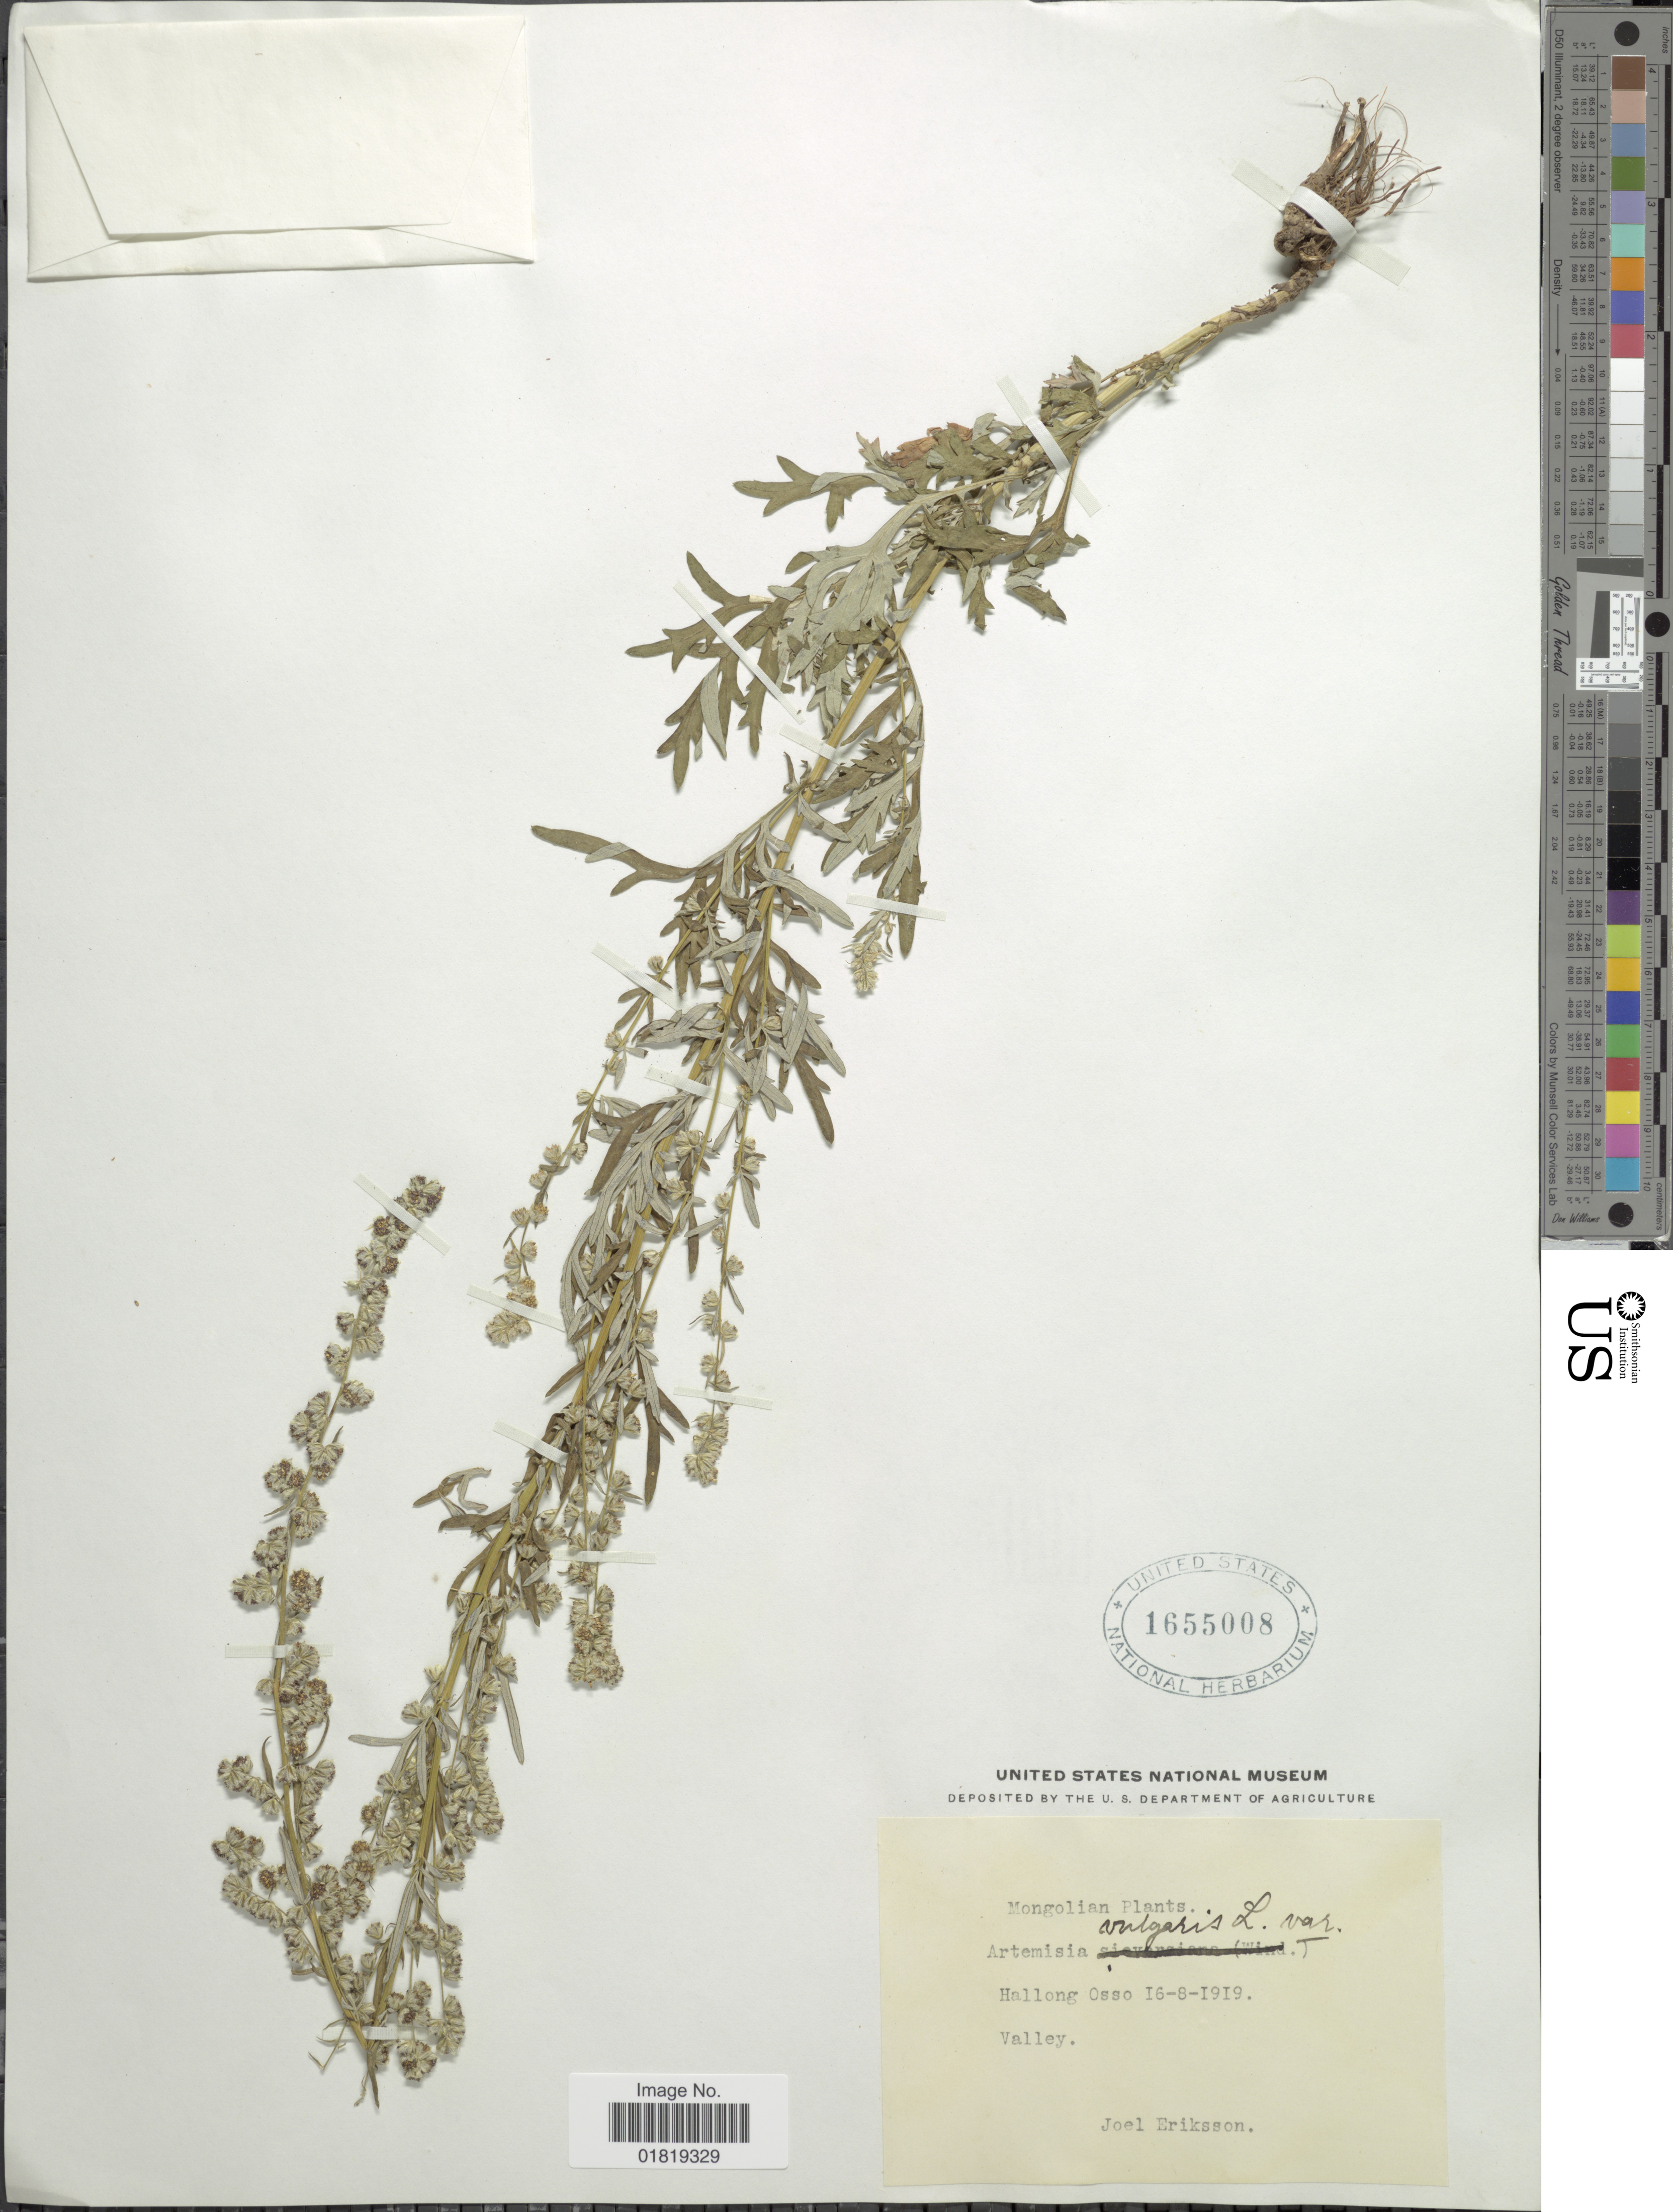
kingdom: Plantae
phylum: Tracheophyta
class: Magnoliopsida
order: Asterales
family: Asteraceae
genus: Artemisia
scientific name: Artemisia vulgaris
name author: L.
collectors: J. Eriksson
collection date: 1919-08-16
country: Mongolia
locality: Hallong Osso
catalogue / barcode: US 1655008